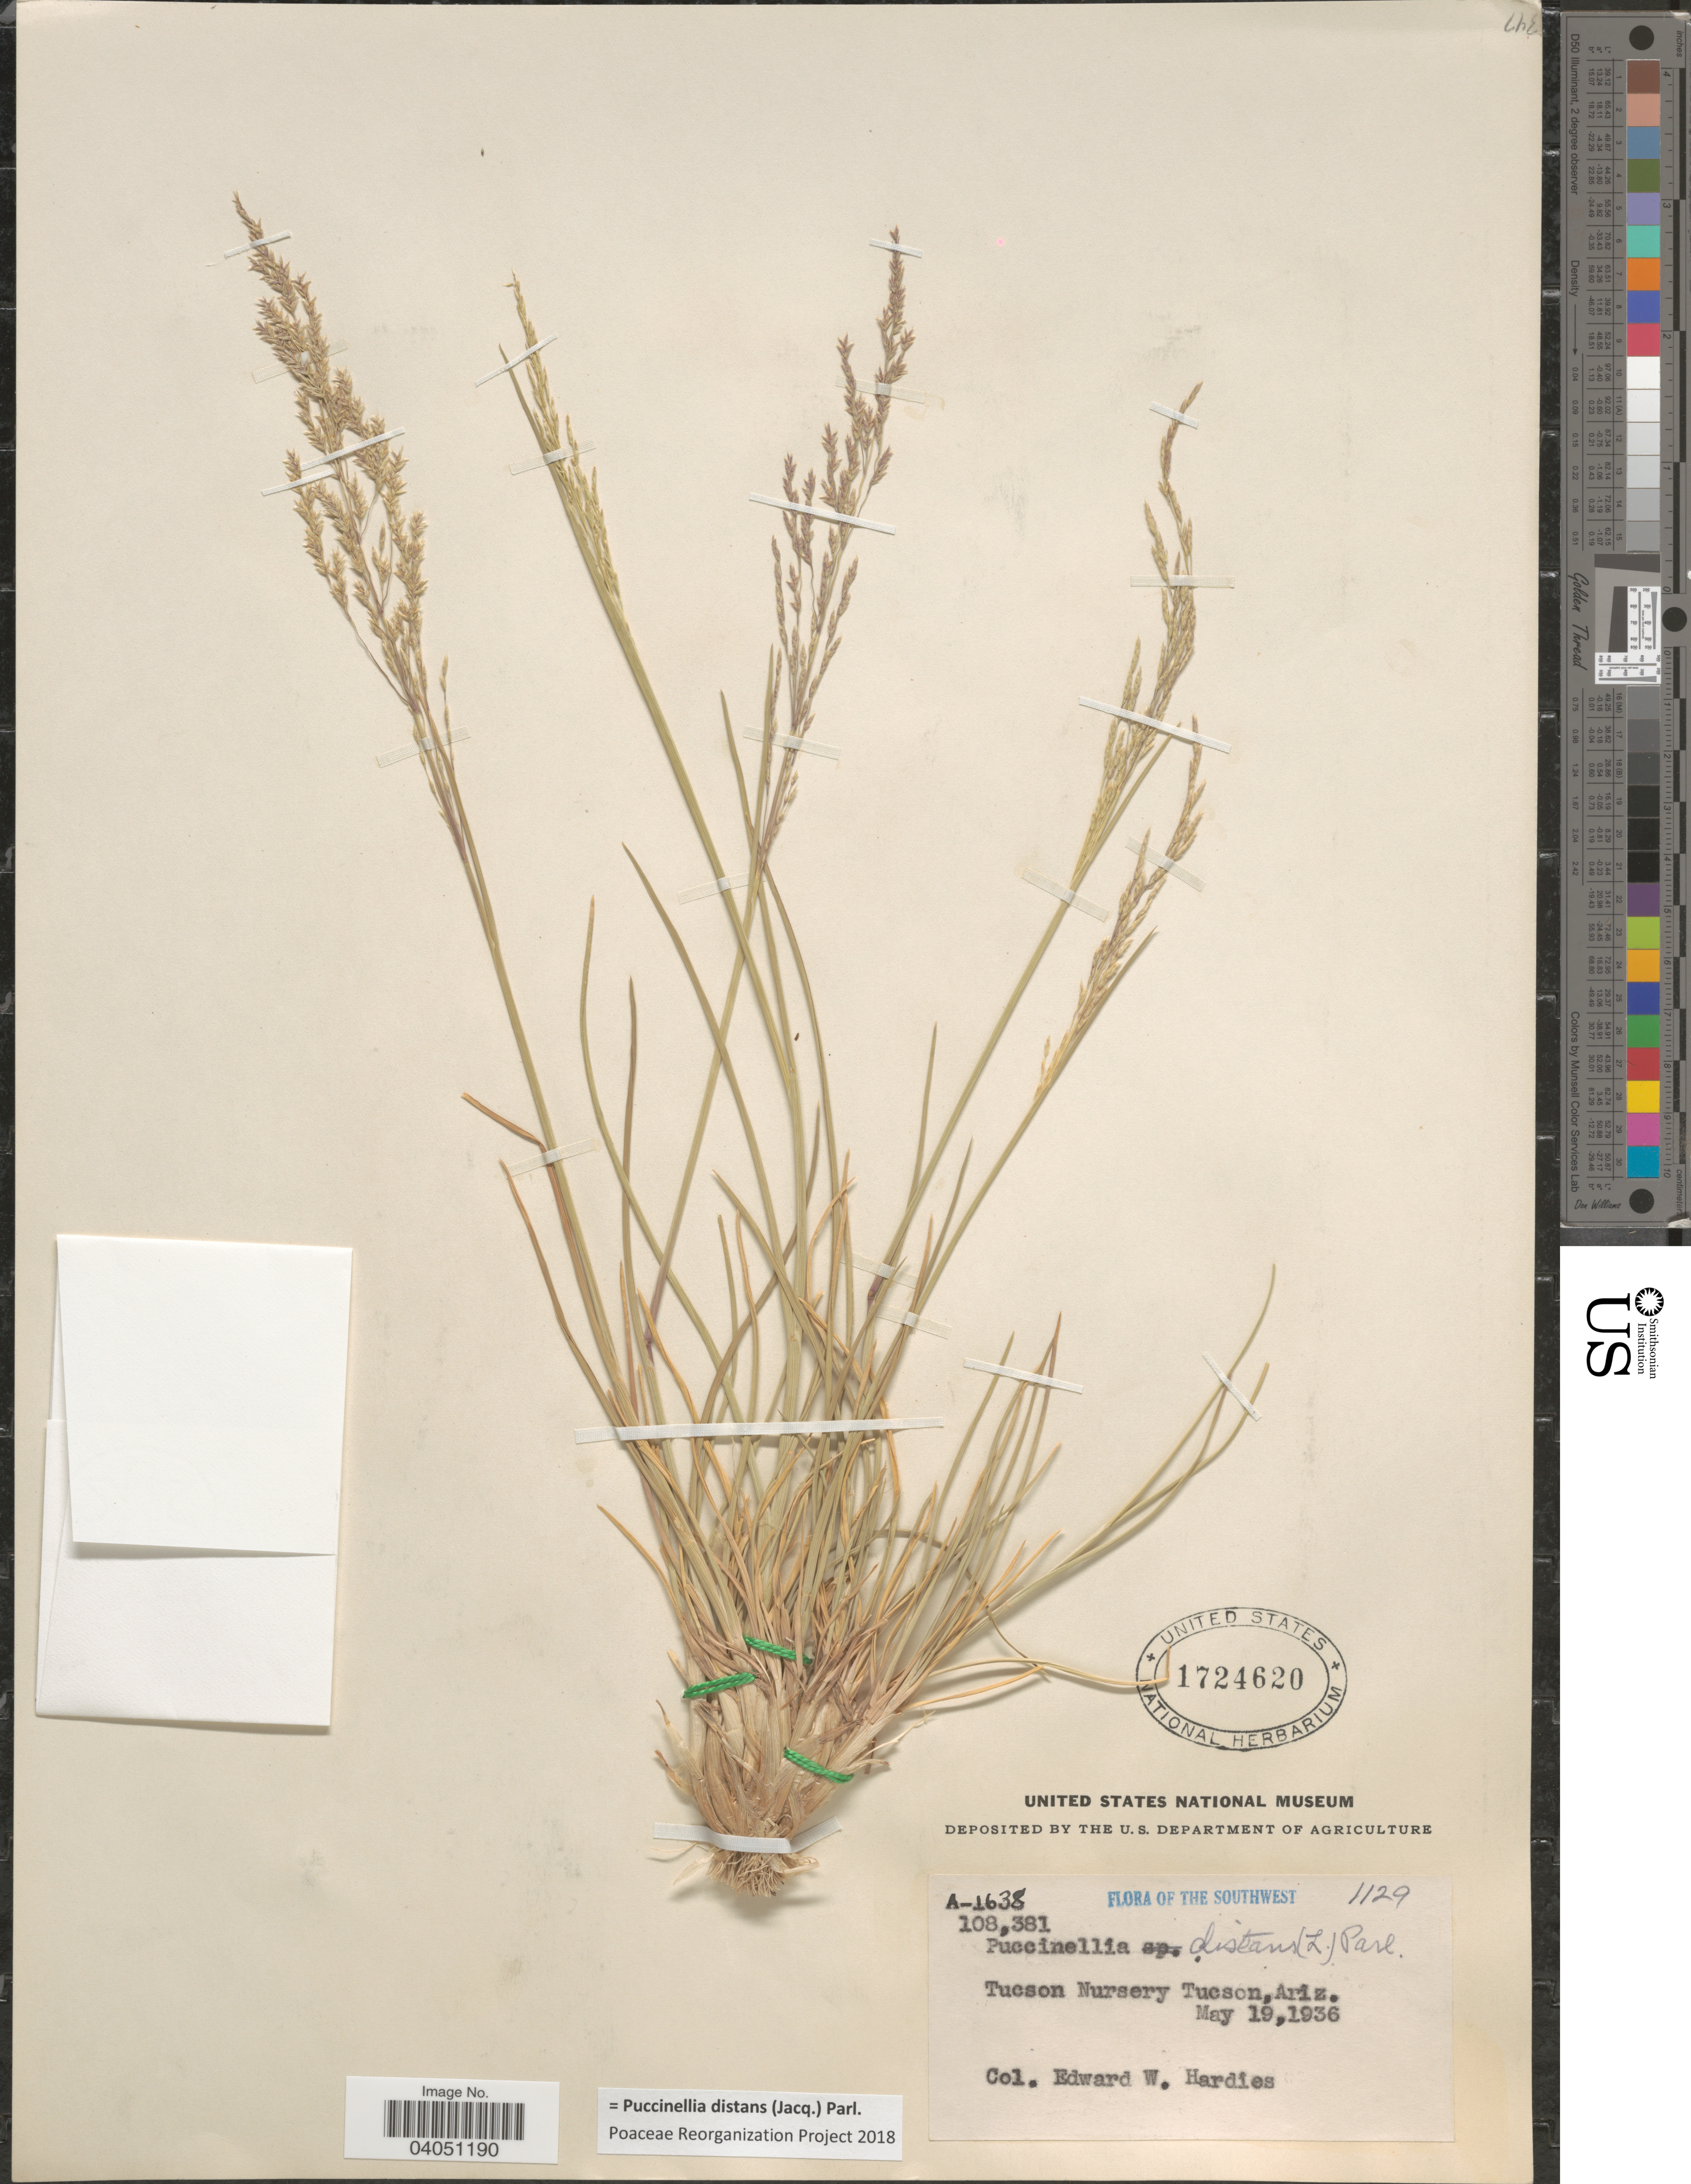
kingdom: Plantae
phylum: Tracheophyta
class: Liliopsida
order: Poales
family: Poaceae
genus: Puccinellia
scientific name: Puccinellia distans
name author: (Jacq.) Parl.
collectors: E. Hardies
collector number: A-1638/108381?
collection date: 1936-05-19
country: United States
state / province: Arizona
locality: The Southwest. Tucson Nursery Tucson.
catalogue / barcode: US 1724620